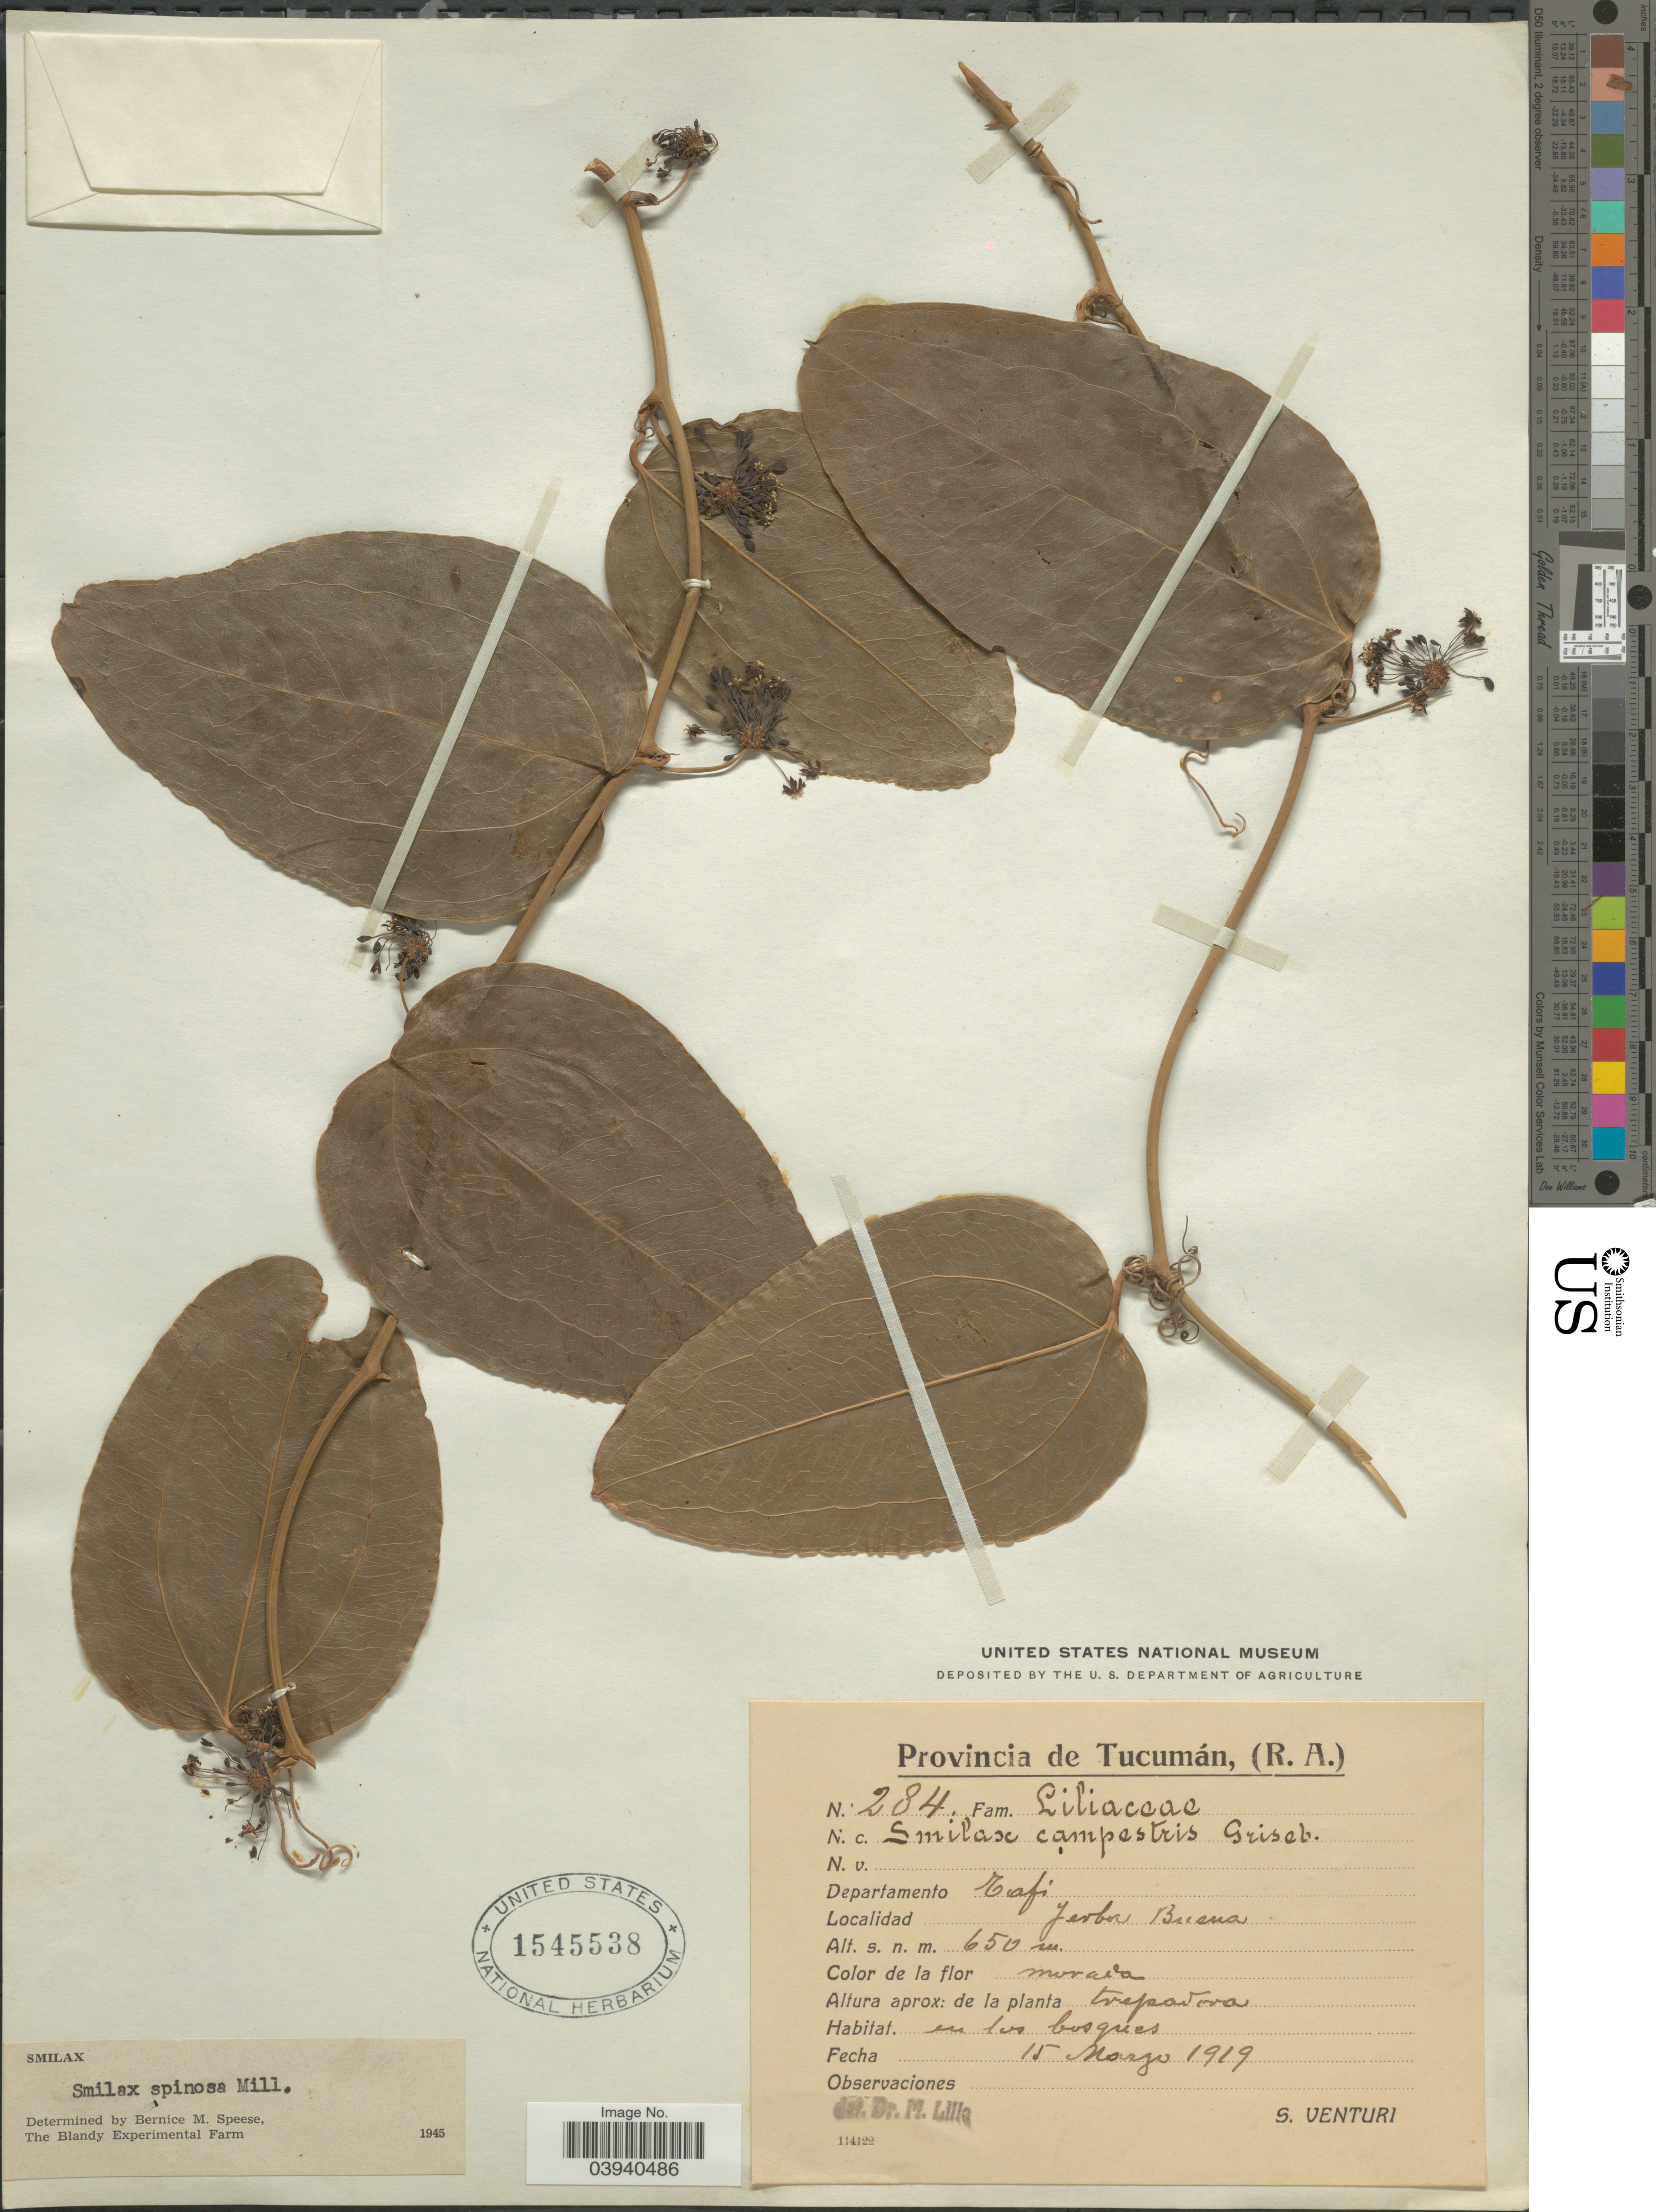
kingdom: Plantae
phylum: Tracheophyta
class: Liliopsida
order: Liliales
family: Smilacaceae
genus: Smilax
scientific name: Smilax sp.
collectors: S. Venturi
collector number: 284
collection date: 1919-03-15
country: Argentina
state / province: Tucuman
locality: Departamento Tafi. Yerba Buena.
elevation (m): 650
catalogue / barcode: US 1545538